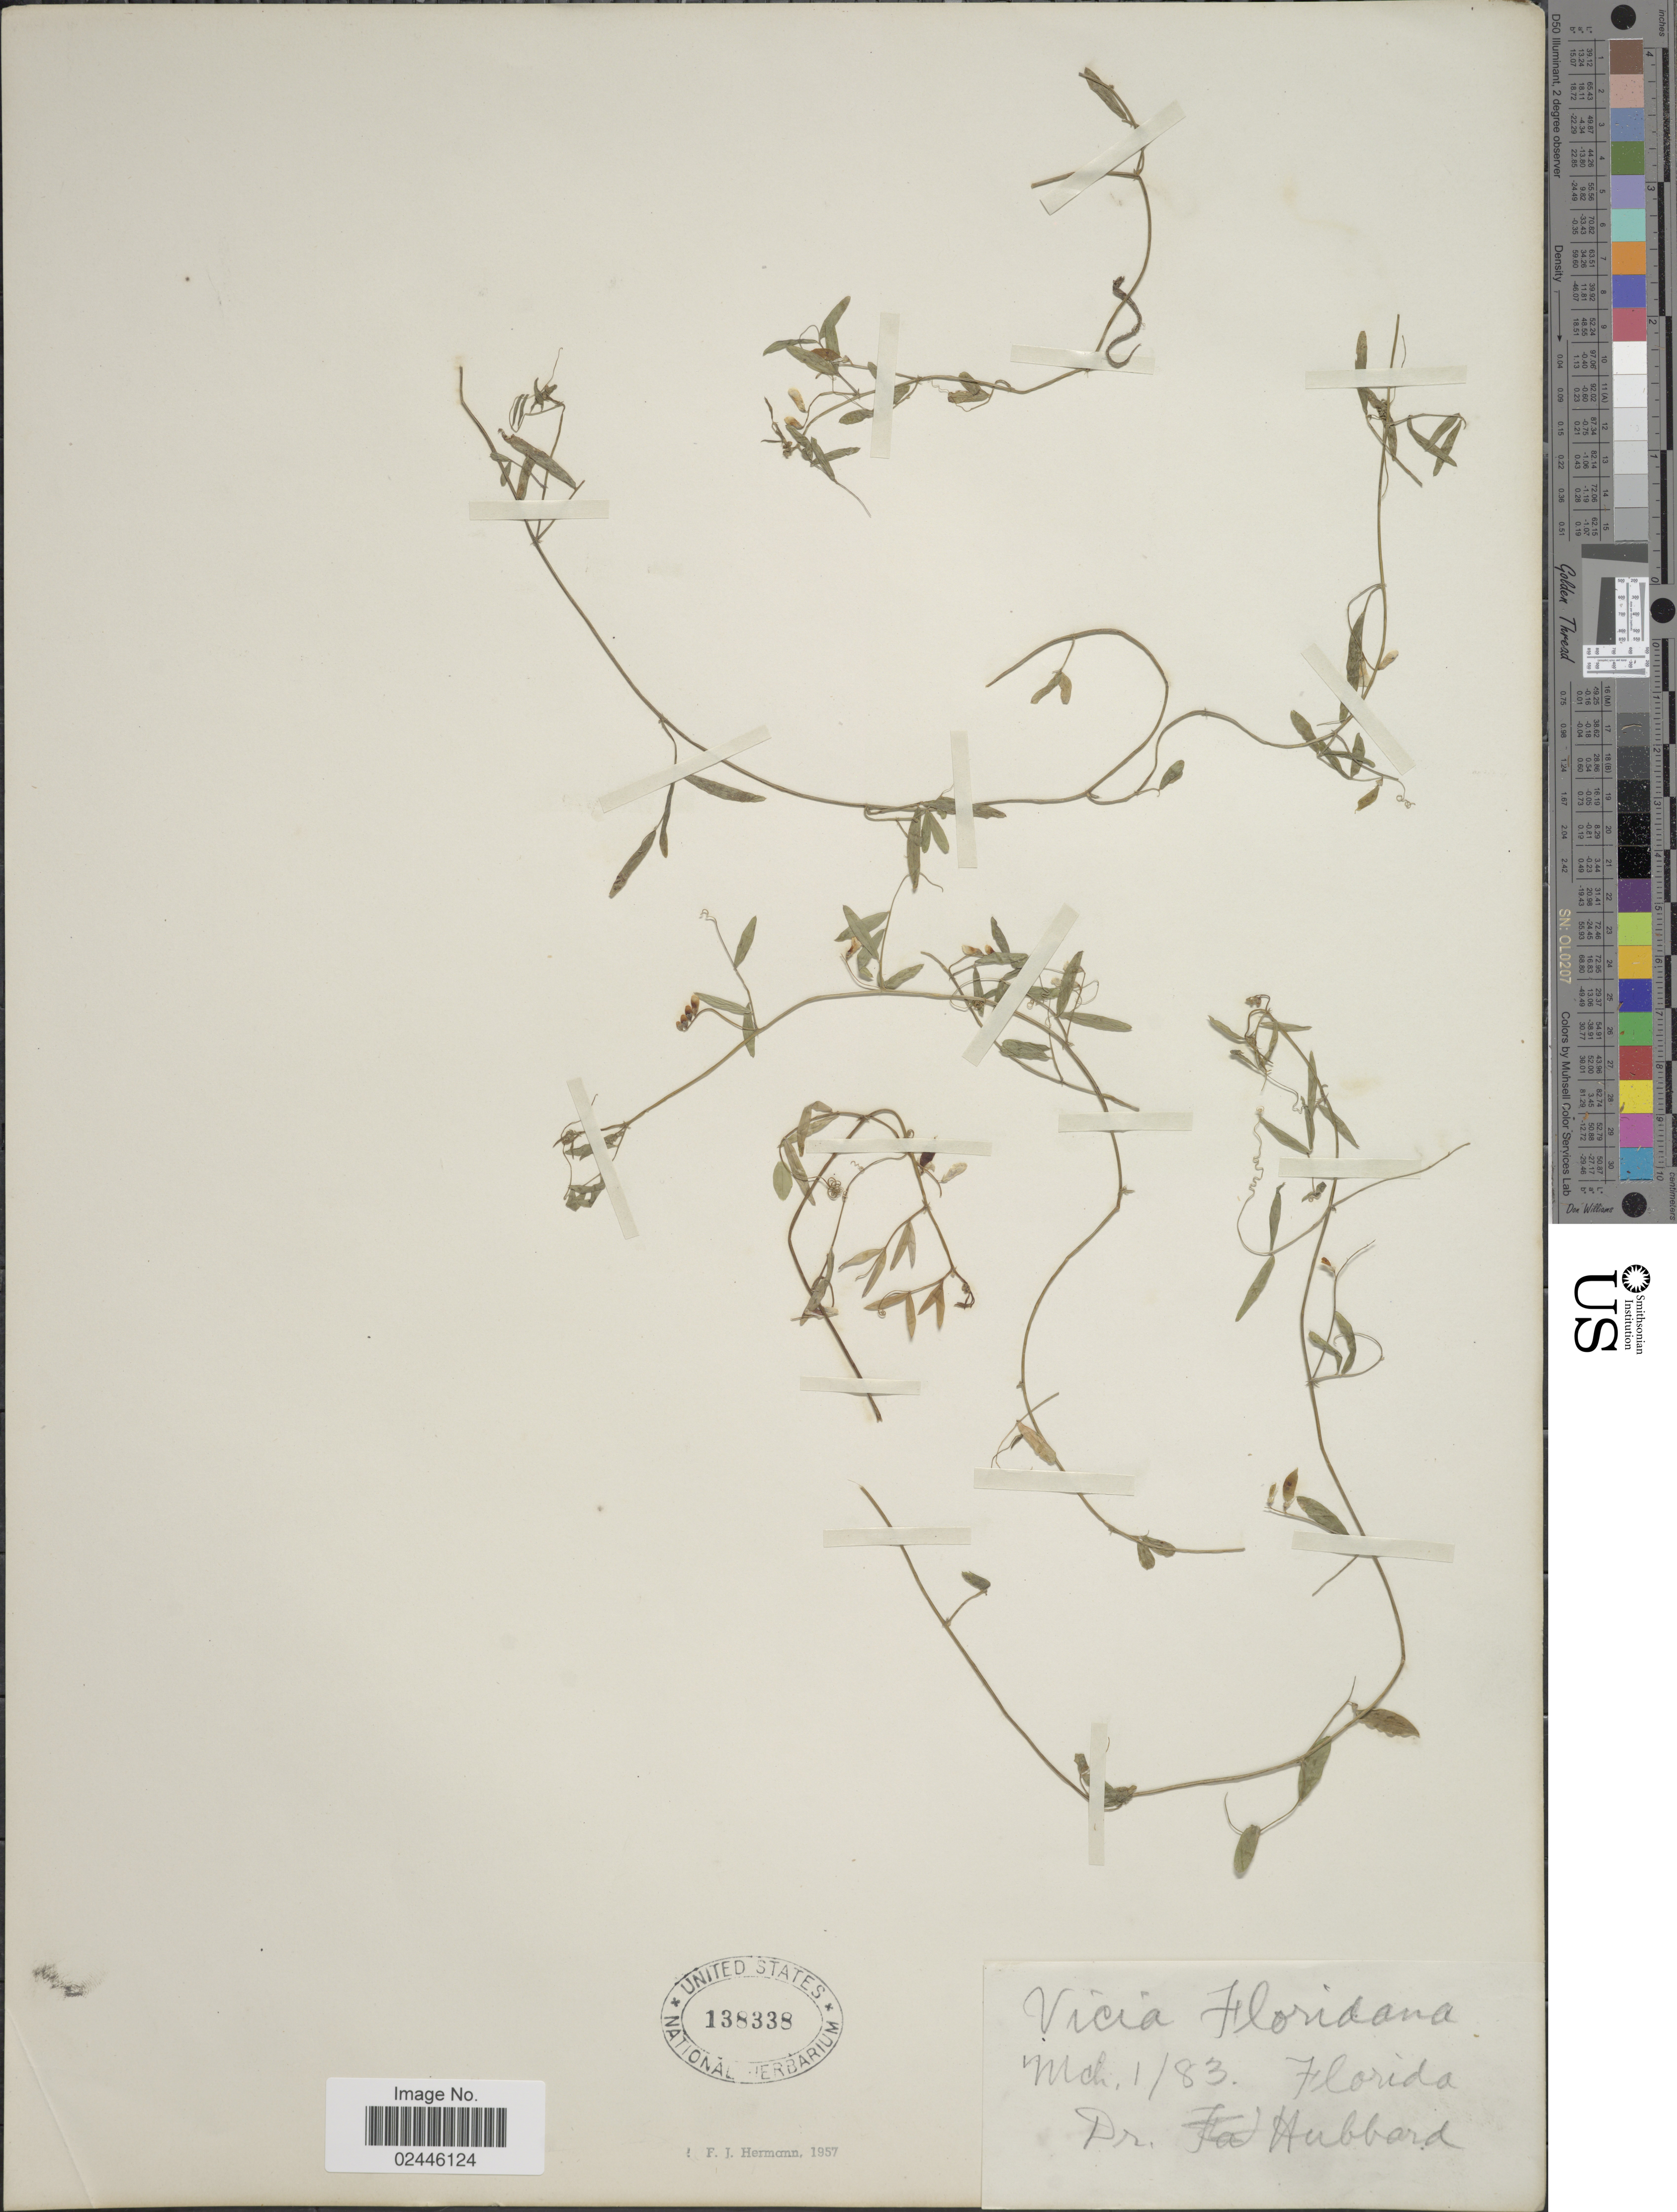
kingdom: Plantae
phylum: Tracheophyta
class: Magnoliopsida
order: Fabales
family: Fabaceae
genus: Vicia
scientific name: Vicia floridana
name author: S. Watson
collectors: Hubbard, --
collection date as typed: Transcribed d/m/y: 1/3/83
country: United States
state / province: Florida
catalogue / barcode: US 138338